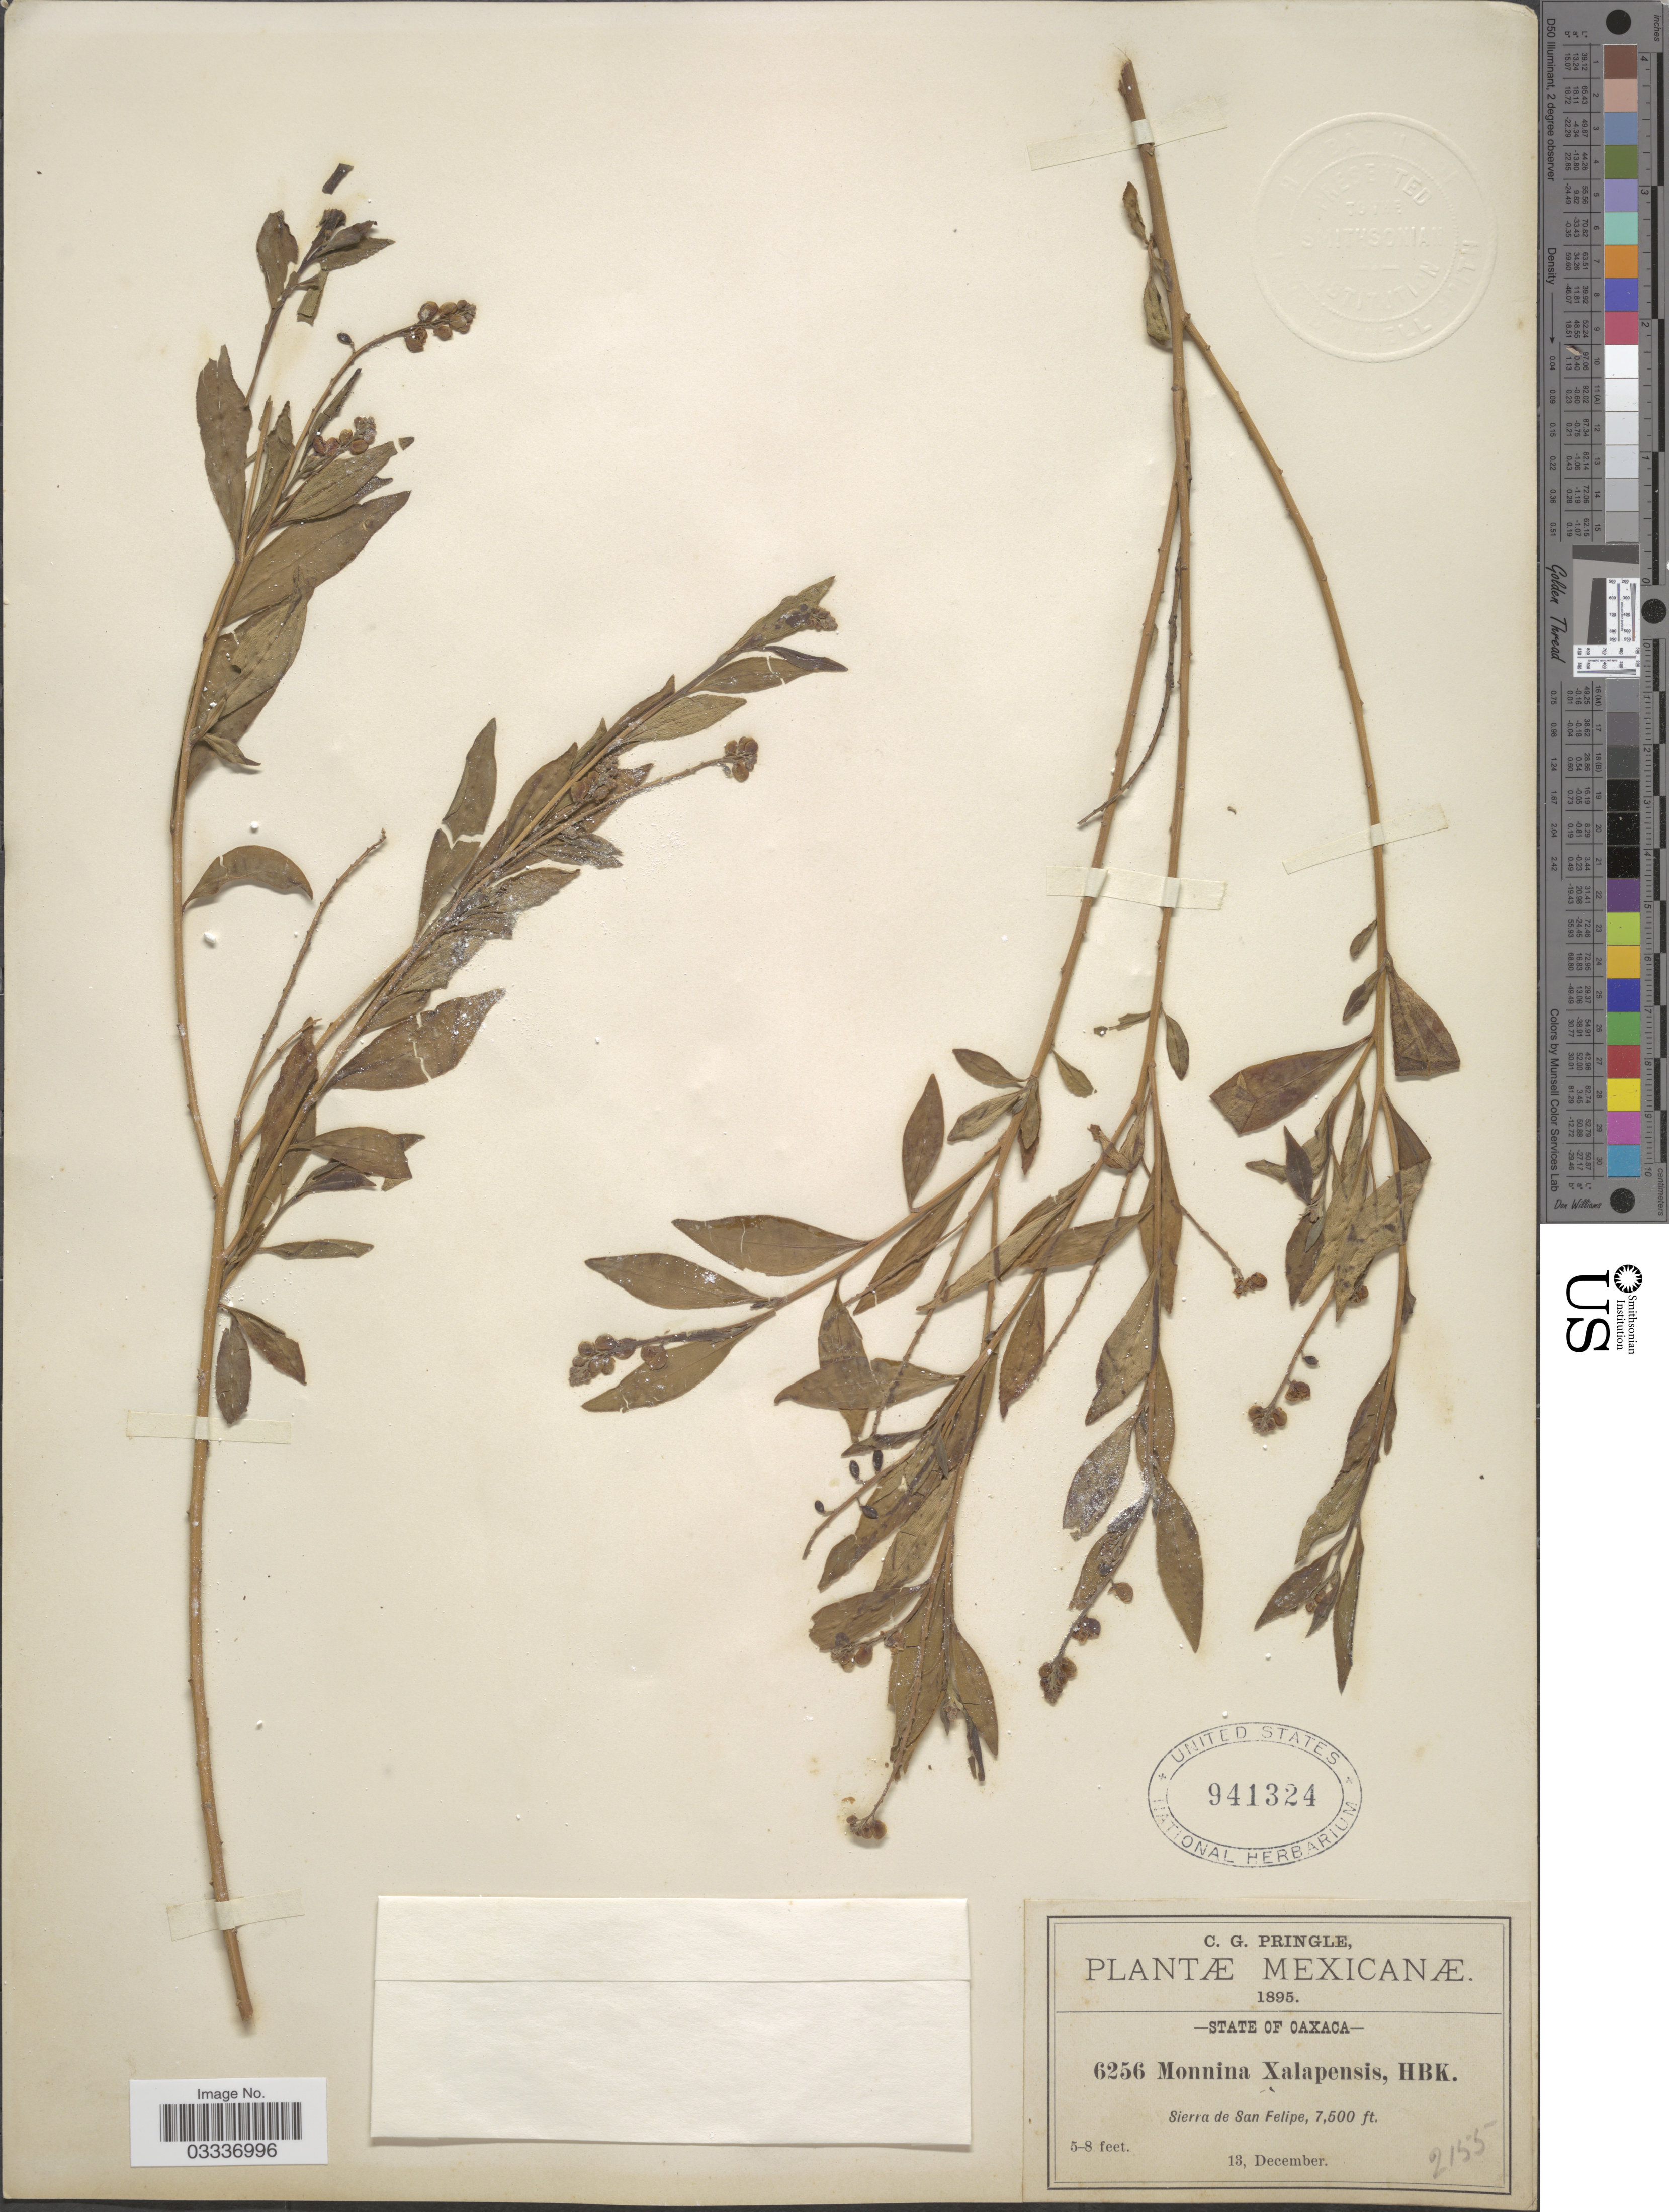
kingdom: Plantae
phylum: Tracheophyta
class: Magnoliopsida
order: Fabales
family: Polygalaceae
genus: Monnina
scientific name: Monnina xalapensis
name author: Kunth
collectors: C. G. Pringle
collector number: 6256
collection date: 1895-12-13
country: Mexico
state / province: Oaxaca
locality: Sierra de San Felipe.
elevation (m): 2286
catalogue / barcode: US 941324